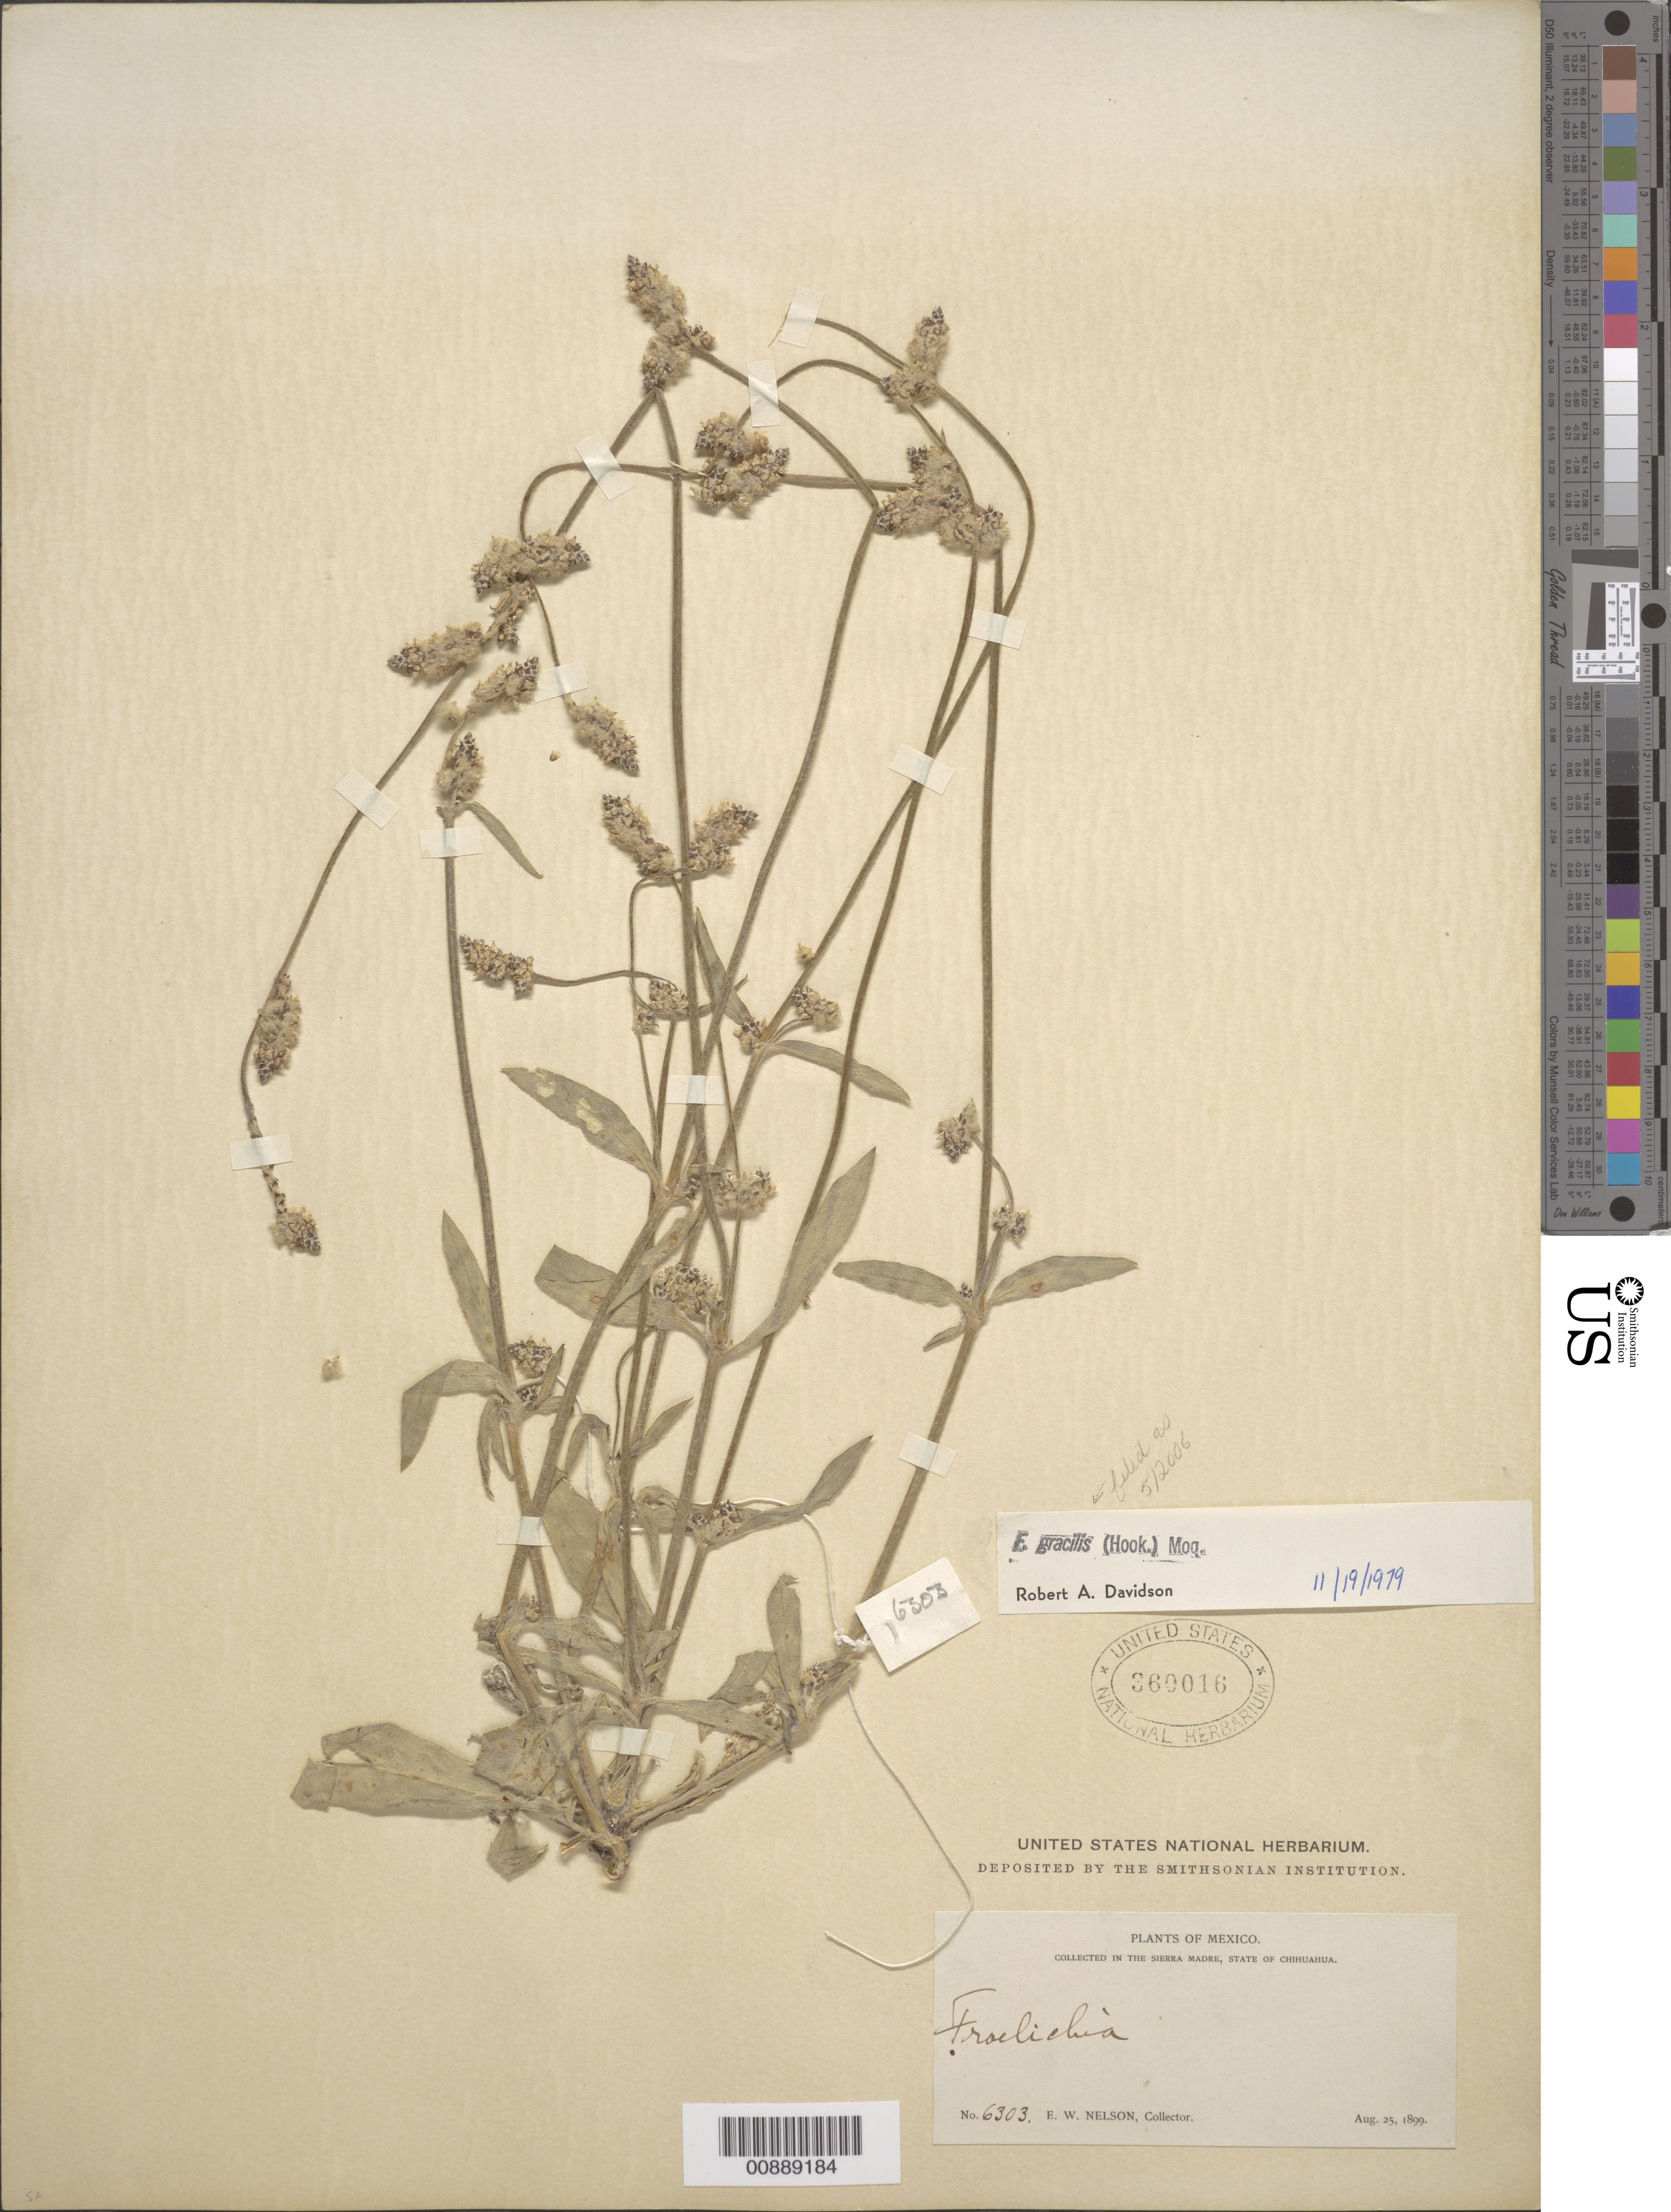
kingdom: Plantae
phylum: Tracheophyta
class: Magnoliopsida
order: Caryophyllales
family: Amaranthaceae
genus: Froelichia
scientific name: Froelichia gracilis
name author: (Hook.) Moq.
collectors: E. W. Nelson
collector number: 6303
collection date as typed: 25 Aug 1899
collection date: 1899-08-25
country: Mexico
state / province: Chihuahua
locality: Sierra Madre, Chihuahua.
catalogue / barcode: US 360016